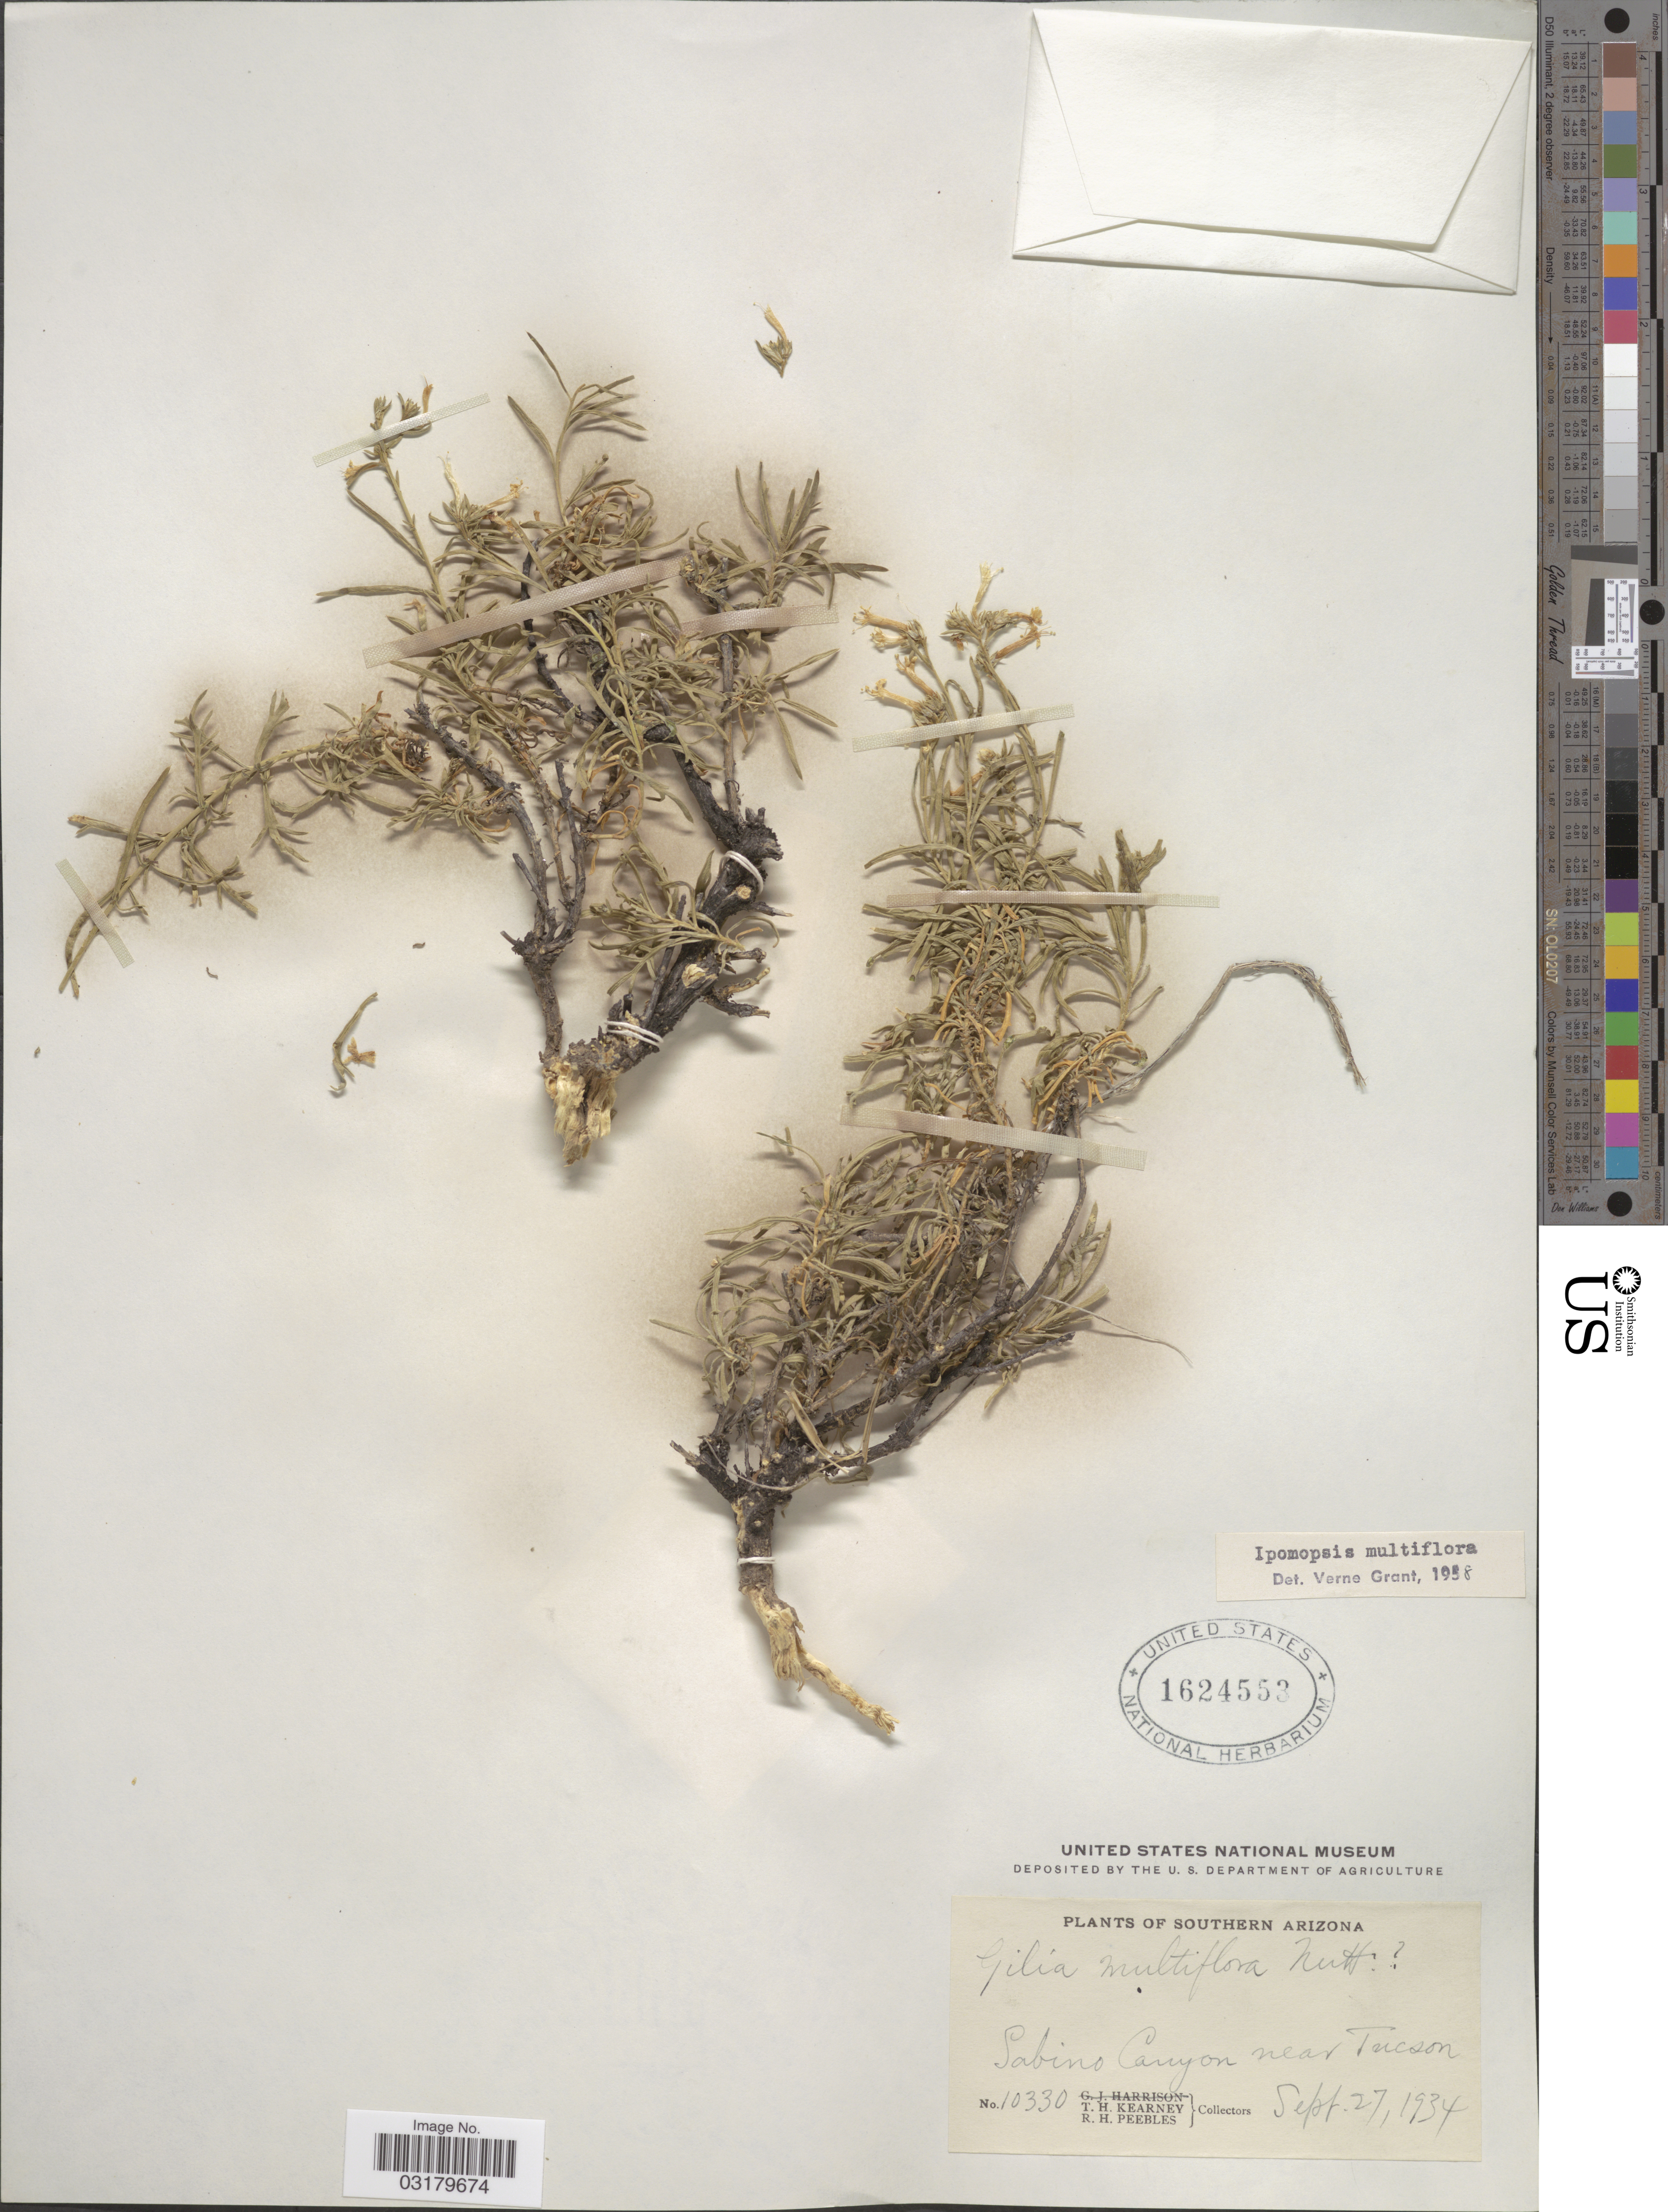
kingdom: Plantae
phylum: Tracheophyta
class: Magnoliopsida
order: Ericales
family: Polemoniaceae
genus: Ipomopsis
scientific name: Ipomopsis multiflora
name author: (Nutt.) V.E. Grant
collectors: T. H. Kearney & R. H. Peebles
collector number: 10330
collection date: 1934-09-27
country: United States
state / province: Arizona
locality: Southern Arizona. Sabino Canyon near Tucson.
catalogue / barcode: US 1624553